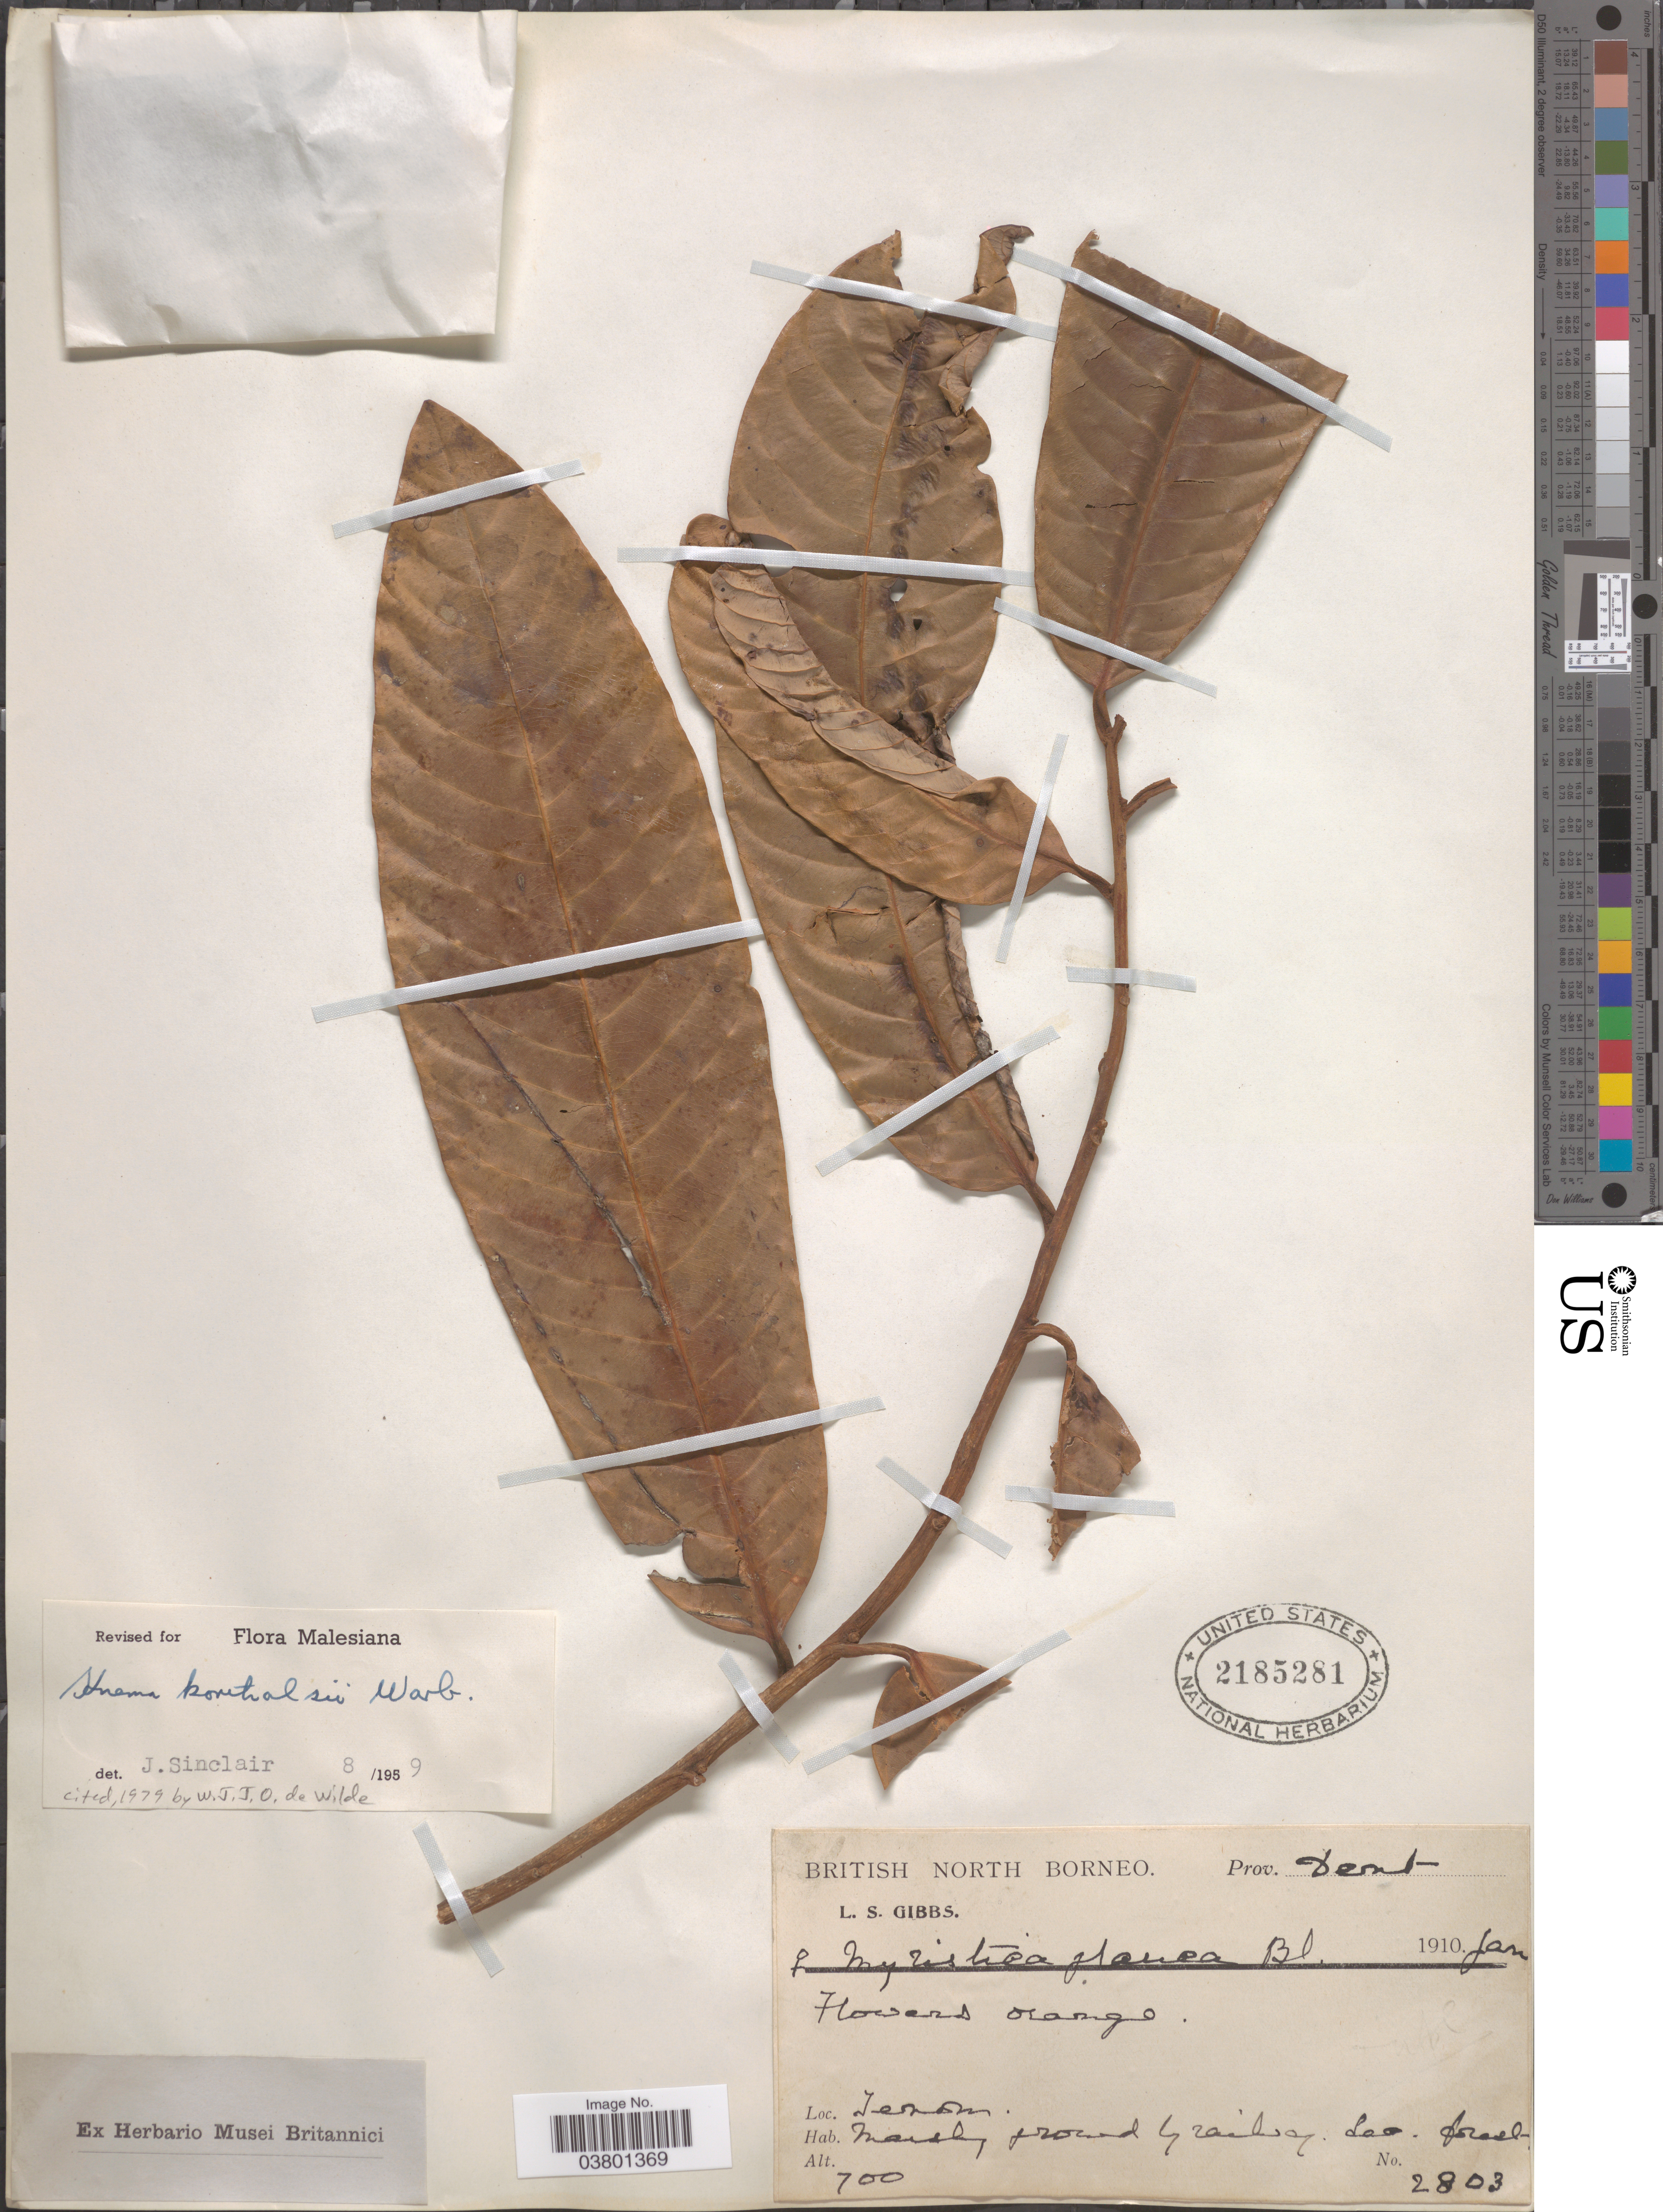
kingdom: Plantae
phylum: Tracheophyta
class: Magnoliopsida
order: Magnoliales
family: Myristicaceae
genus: Knema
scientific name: Knema korthalsii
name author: Warb.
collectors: L. S.Gibbs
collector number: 2803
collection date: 1910-01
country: Malaysia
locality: British North Borneo. Prov. Dent [interpreted]. Tezon [interpreted].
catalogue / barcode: US 2185281